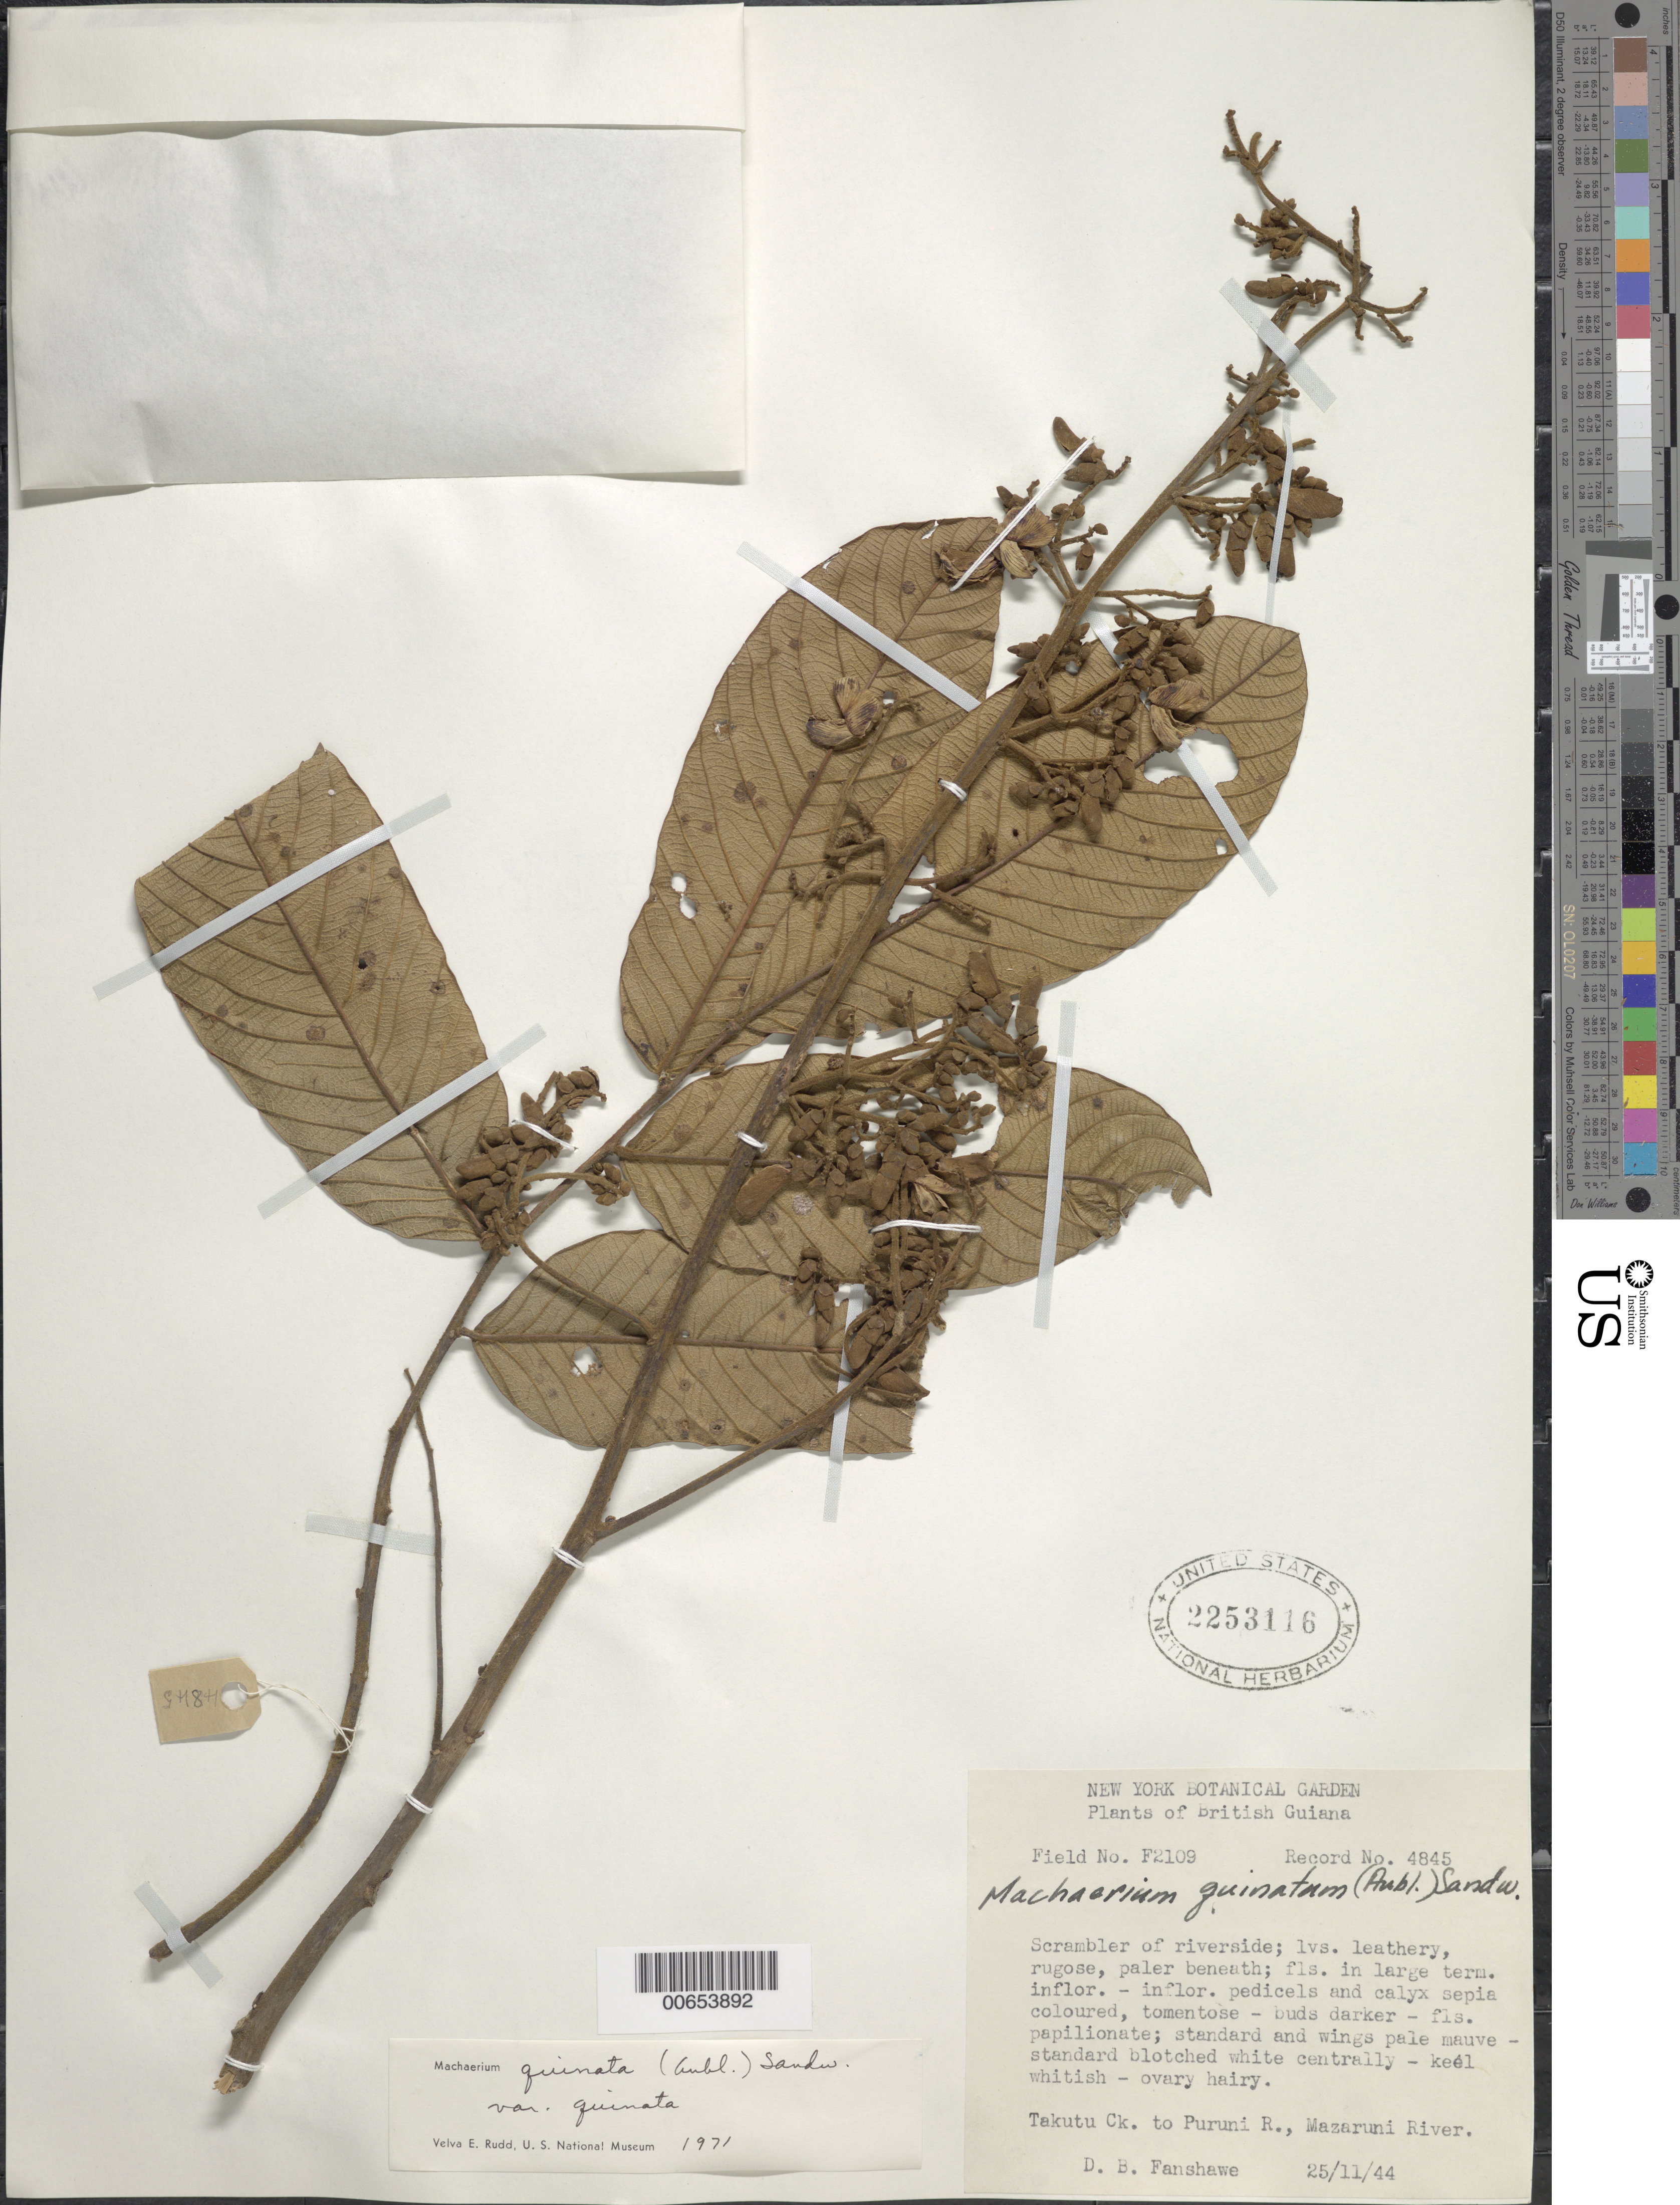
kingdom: Plantae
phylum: Tracheophyta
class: Magnoliopsida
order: Fabales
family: Fabaceae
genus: Machaerium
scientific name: Machaerium quinatum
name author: (Aubl.) Sandwith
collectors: D. B. Fanshawe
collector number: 4845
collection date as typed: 25-Nov-44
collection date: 1944-11-25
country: Guyana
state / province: U. Takutu-U. Essequibo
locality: Takutu Creek to Puruni River, Mazaruni River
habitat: Riverside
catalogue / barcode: US 2253116